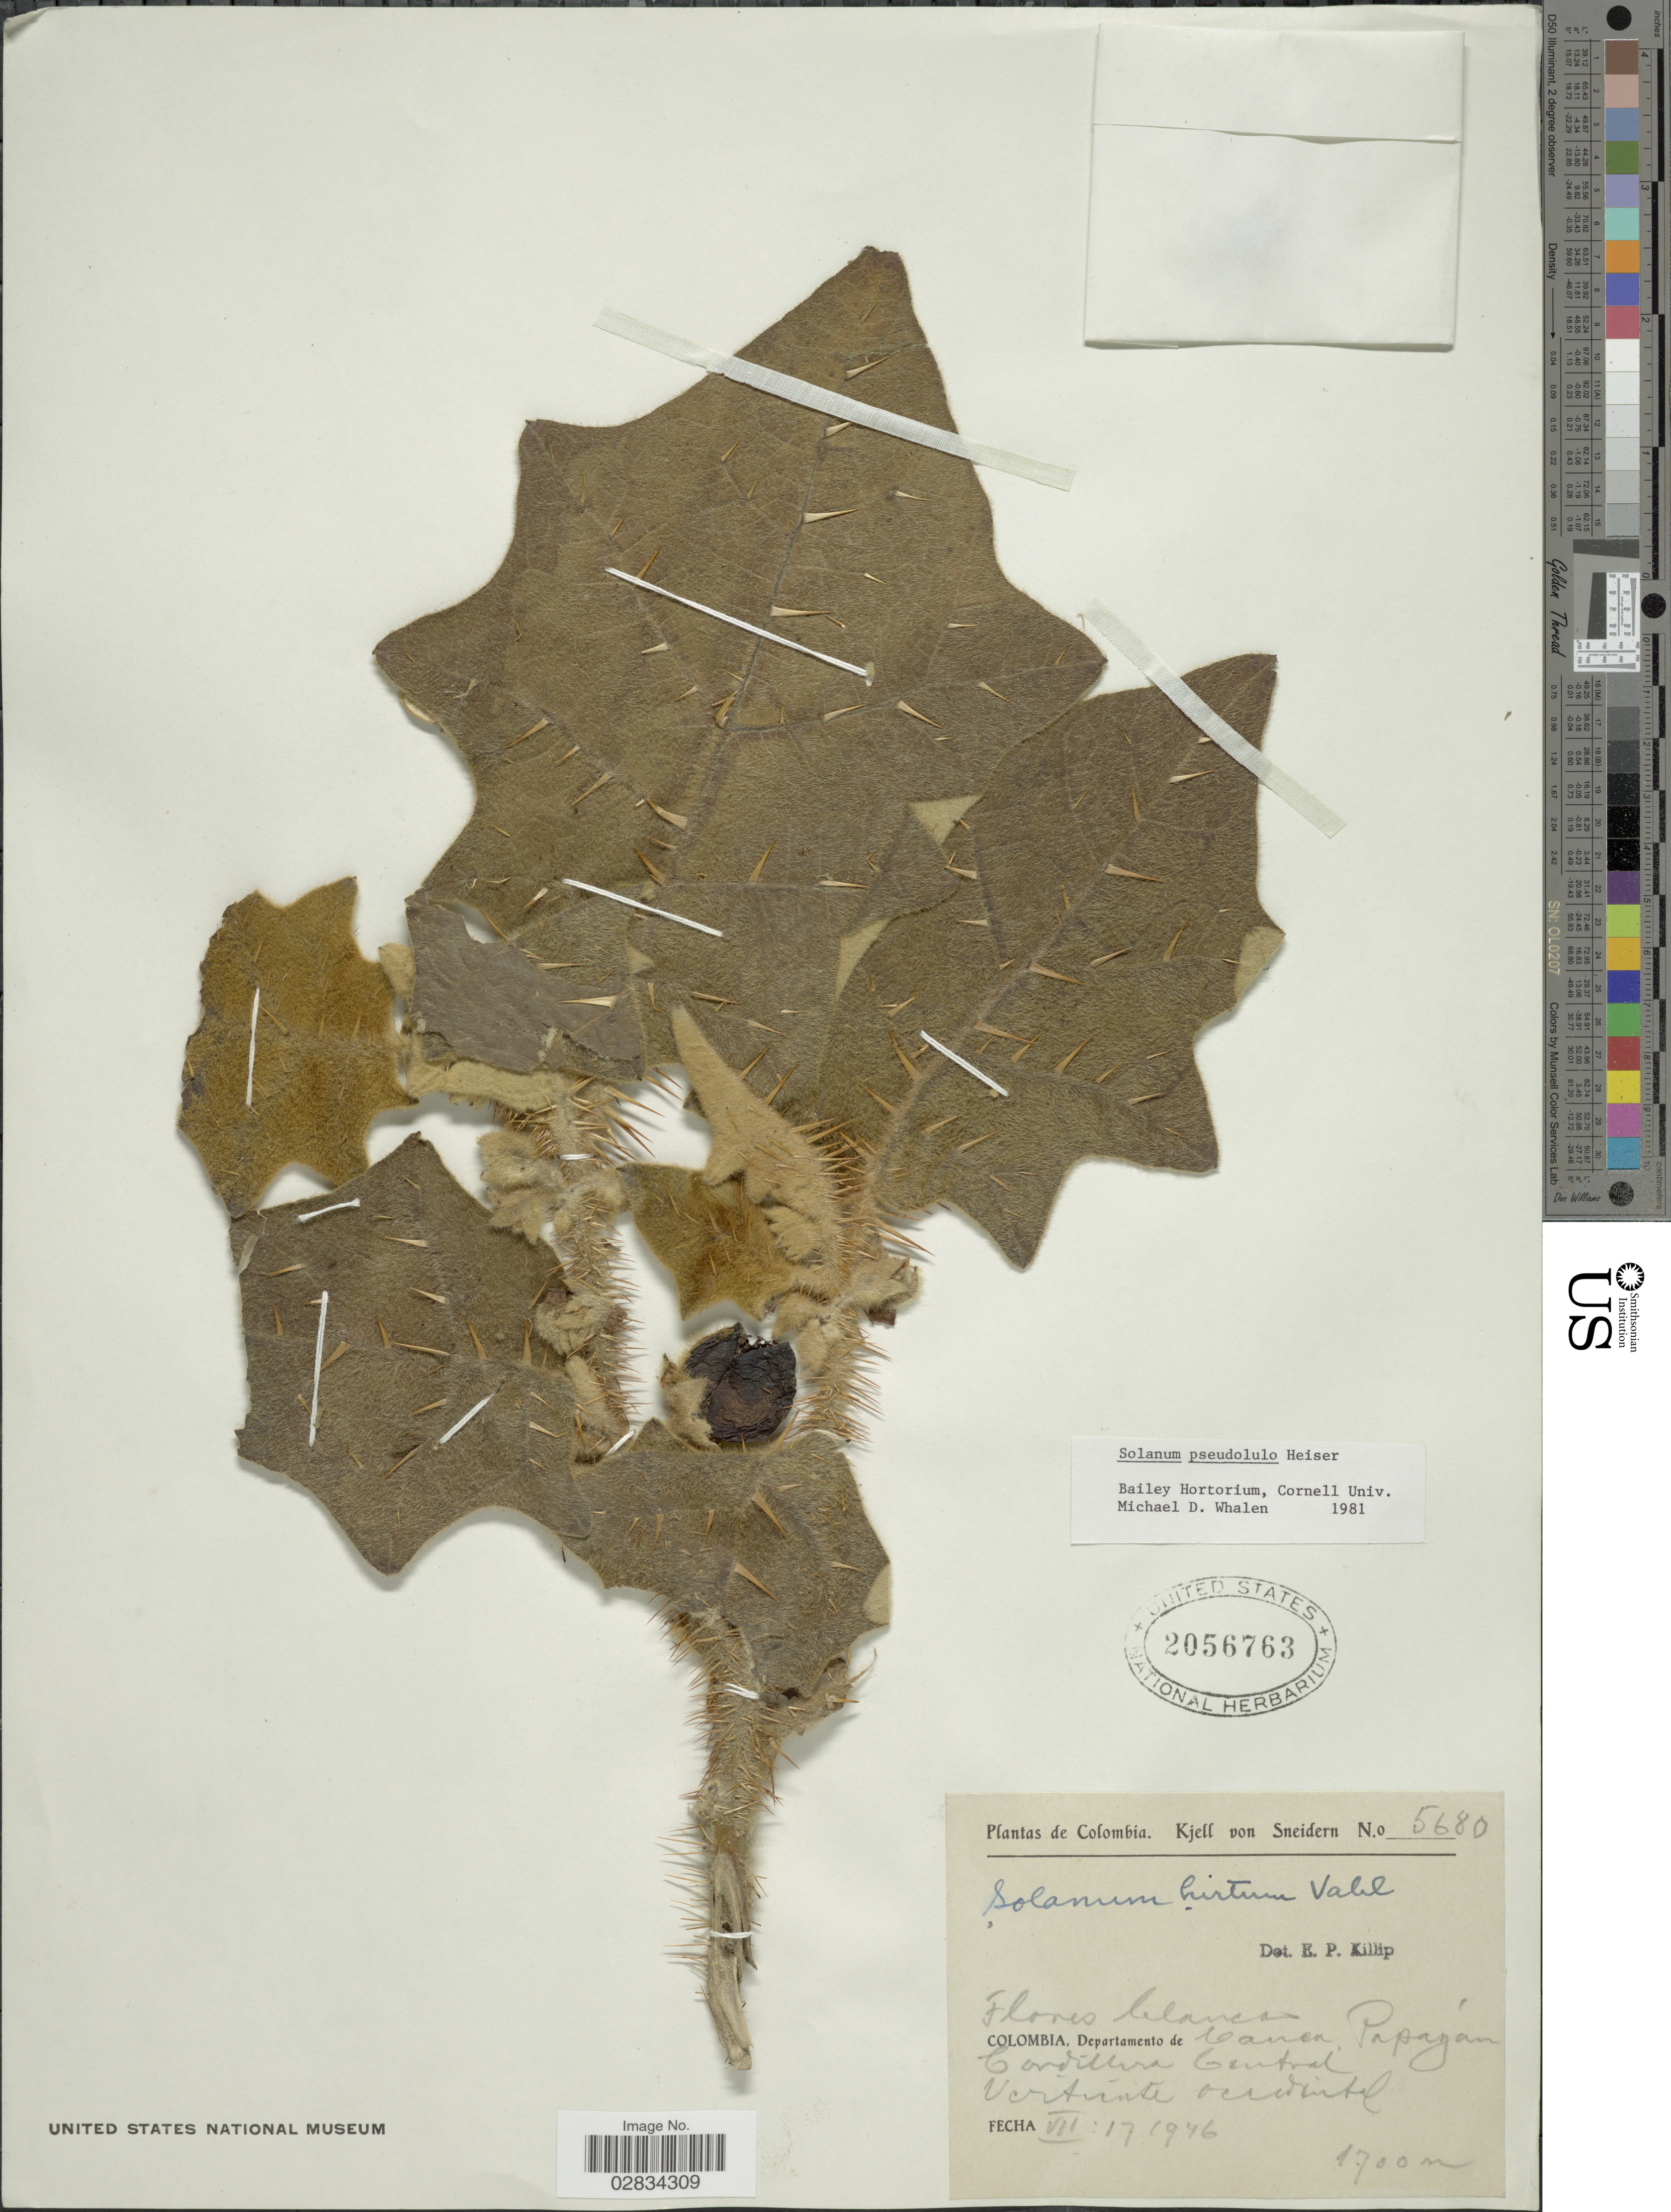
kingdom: Plantae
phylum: Tracheophyta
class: Magnoliopsida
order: Solanales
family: Solanaceae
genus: Solanum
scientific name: Solanum pseudolulo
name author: Heiser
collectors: K. von Sneidern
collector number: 5680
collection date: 1946-07-17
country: Colombia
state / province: Cauca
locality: Departamento de Cauca, Papayán. Cordillera Central. Vertiente occidental.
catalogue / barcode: US 2056763